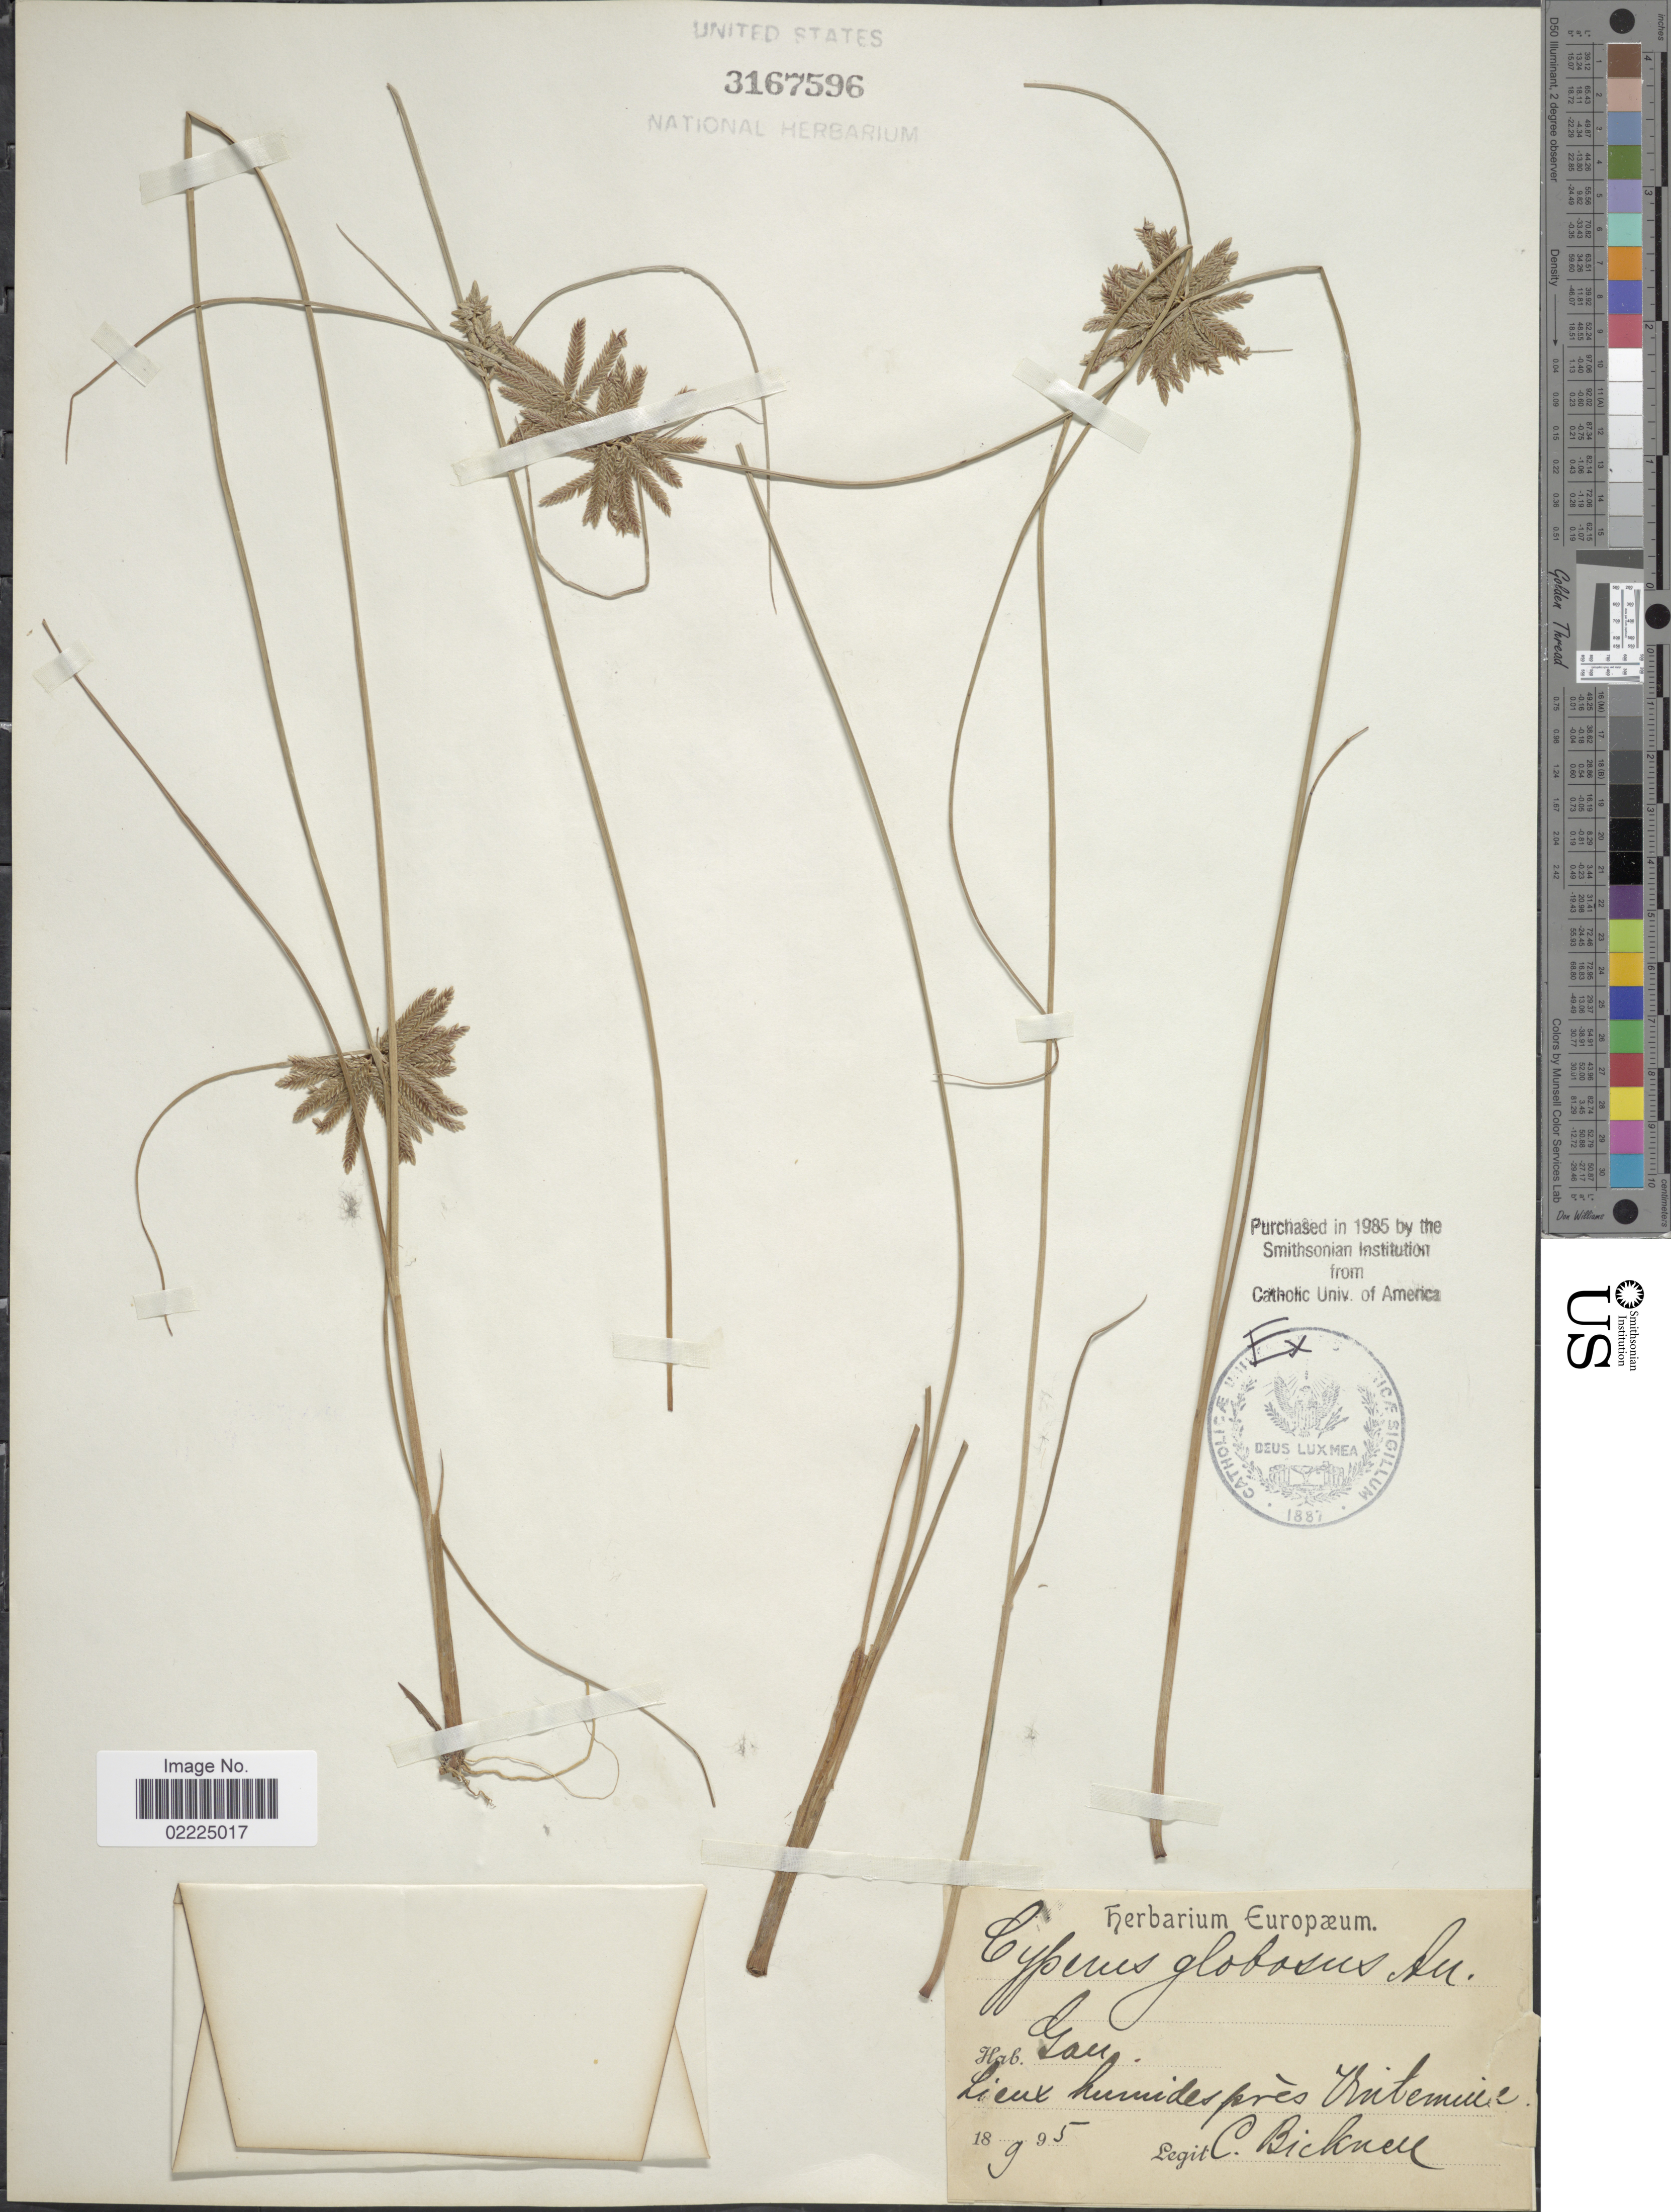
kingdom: Plantae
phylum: Tracheophyta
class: Liliopsida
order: Poales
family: Cyperaceae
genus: Cyperus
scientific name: Cyperus flavidus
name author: Retz.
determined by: Strong, Mark T., (BOT), Smithsonian Institution - National Museum of Natural History (UNITED STATES)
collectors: C. Bicknell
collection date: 1895-09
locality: Lieux humides prés [illegible text]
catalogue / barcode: US 3167596